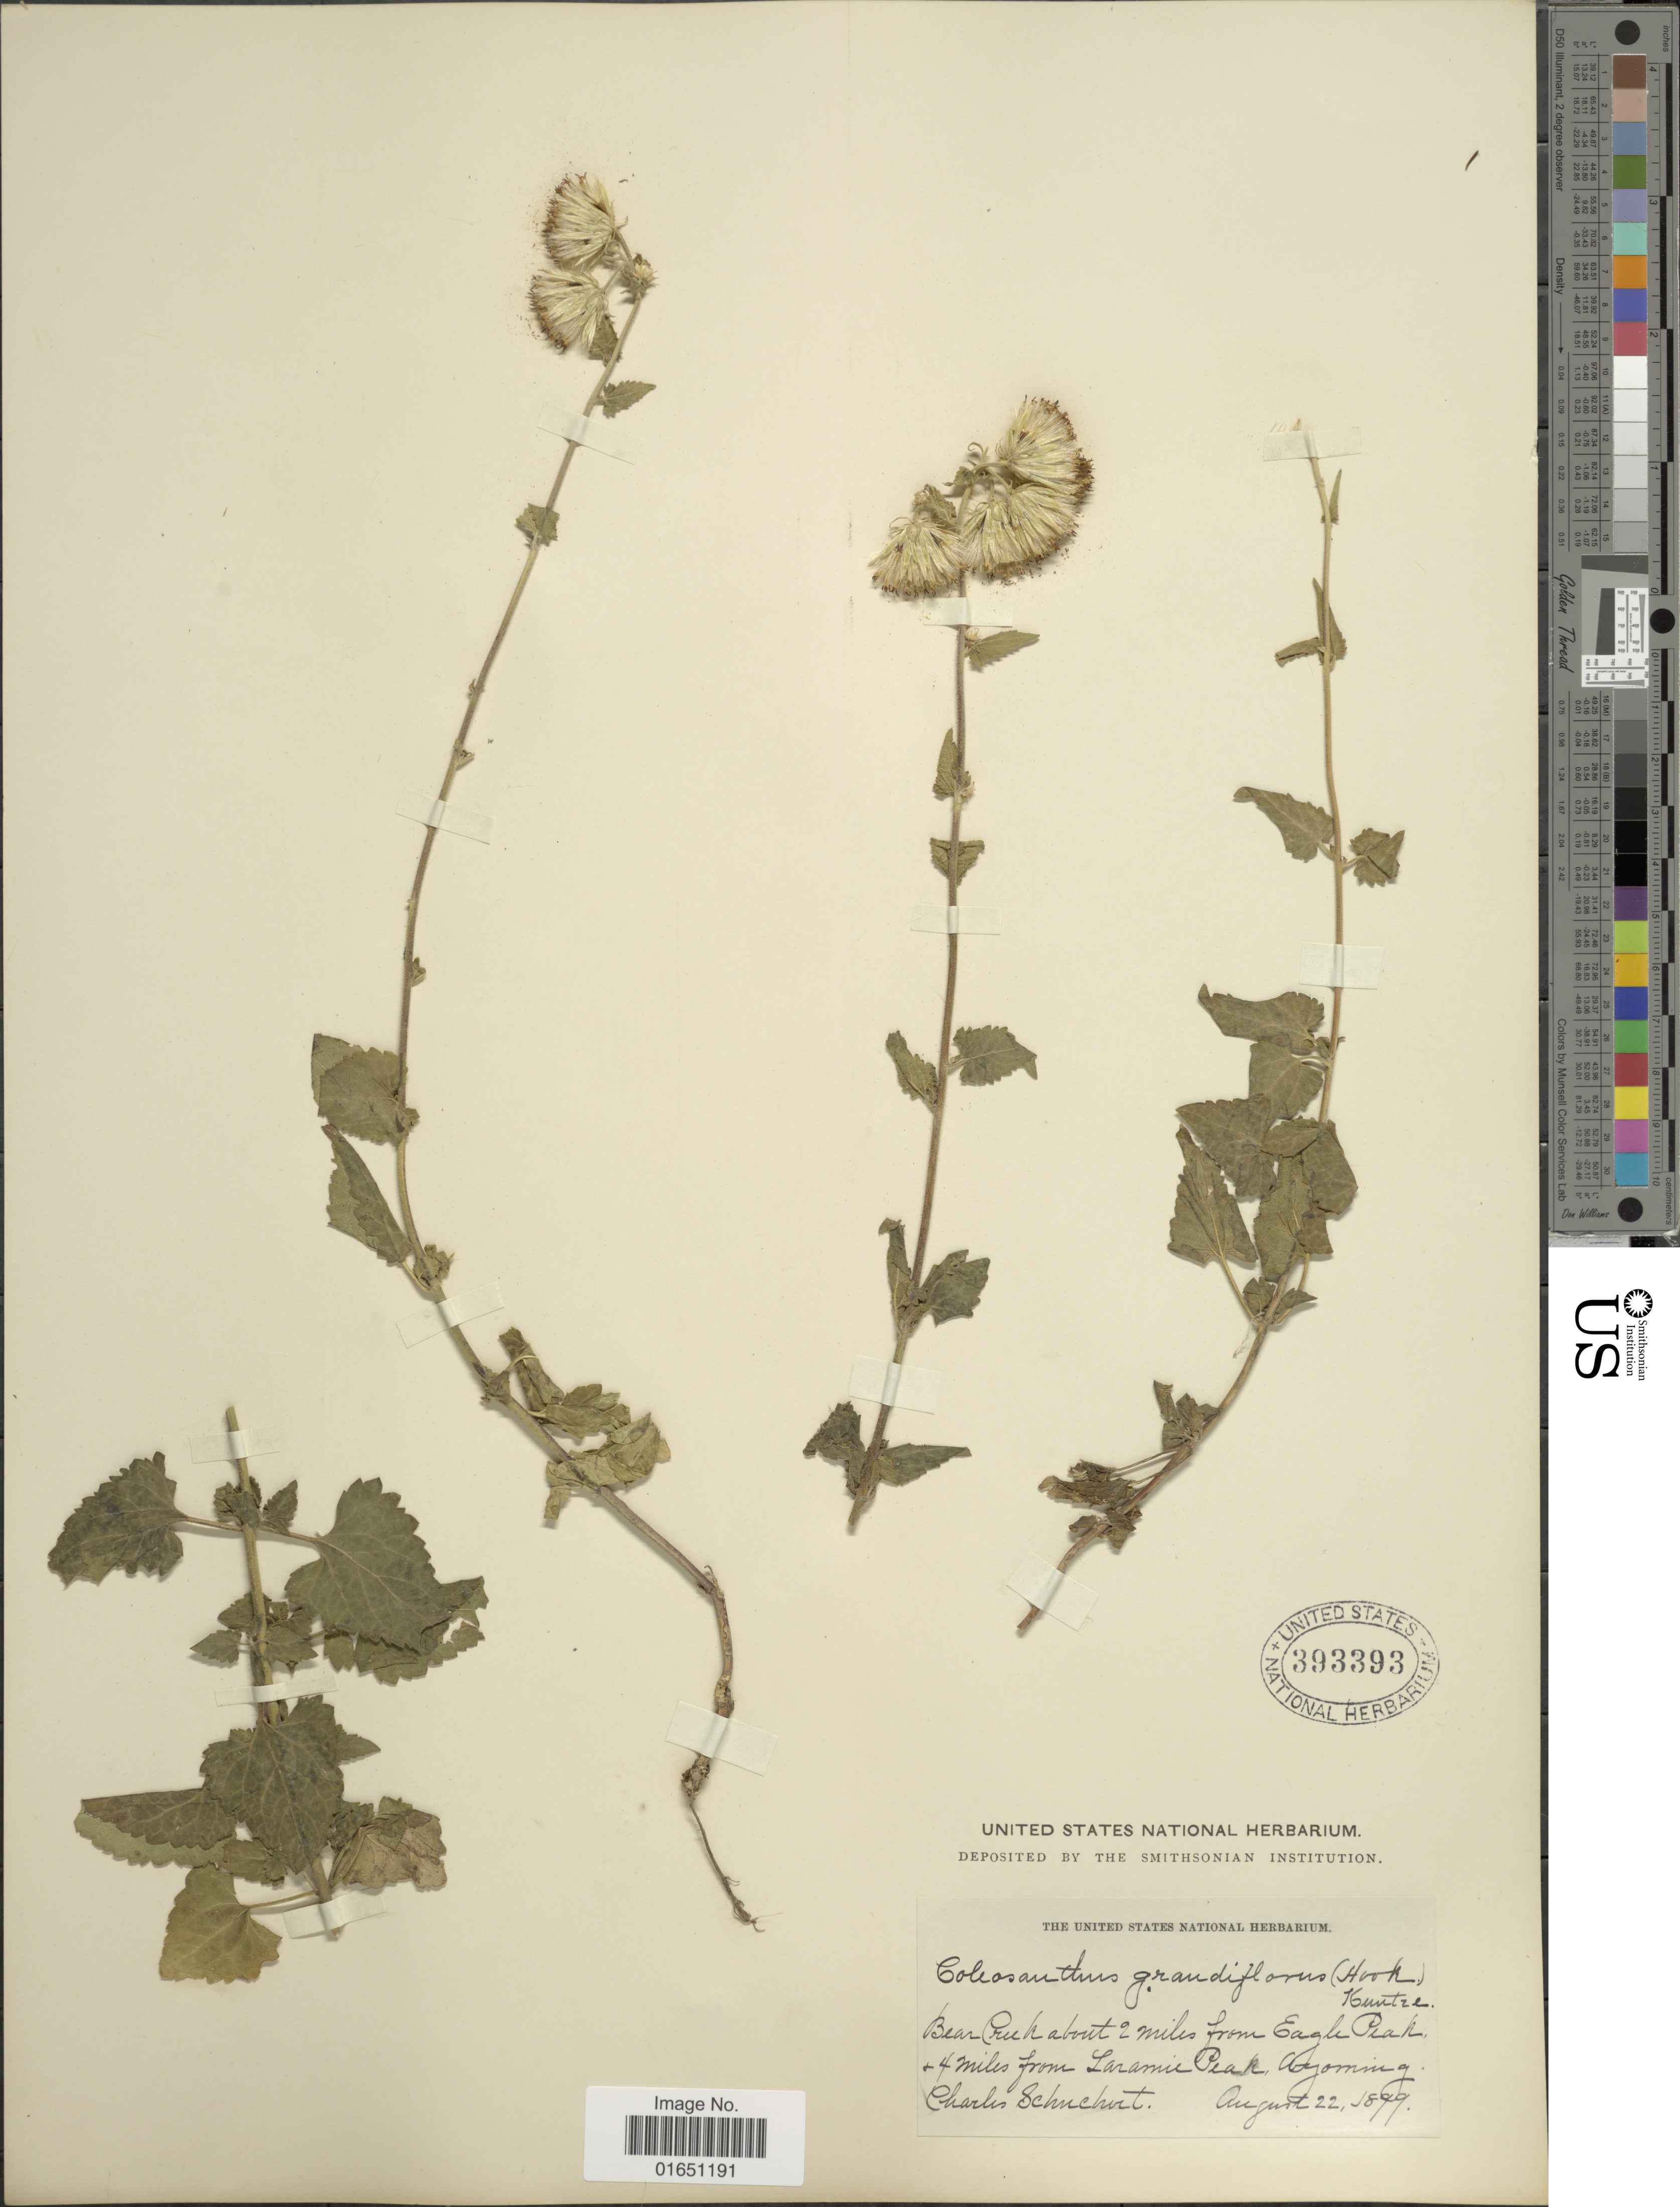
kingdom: Plantae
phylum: Tracheophyta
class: Magnoliopsida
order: Asterales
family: Asteraceae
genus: Brickellia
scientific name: Brickellia grandiflora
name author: (Hook.) Nutt.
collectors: C. Schuchert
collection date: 1899-08-22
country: United States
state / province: Wyoming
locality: Bear Creek about 2 miles from Eagle Peak, 24 miles from Laramie Peak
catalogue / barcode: US 393393